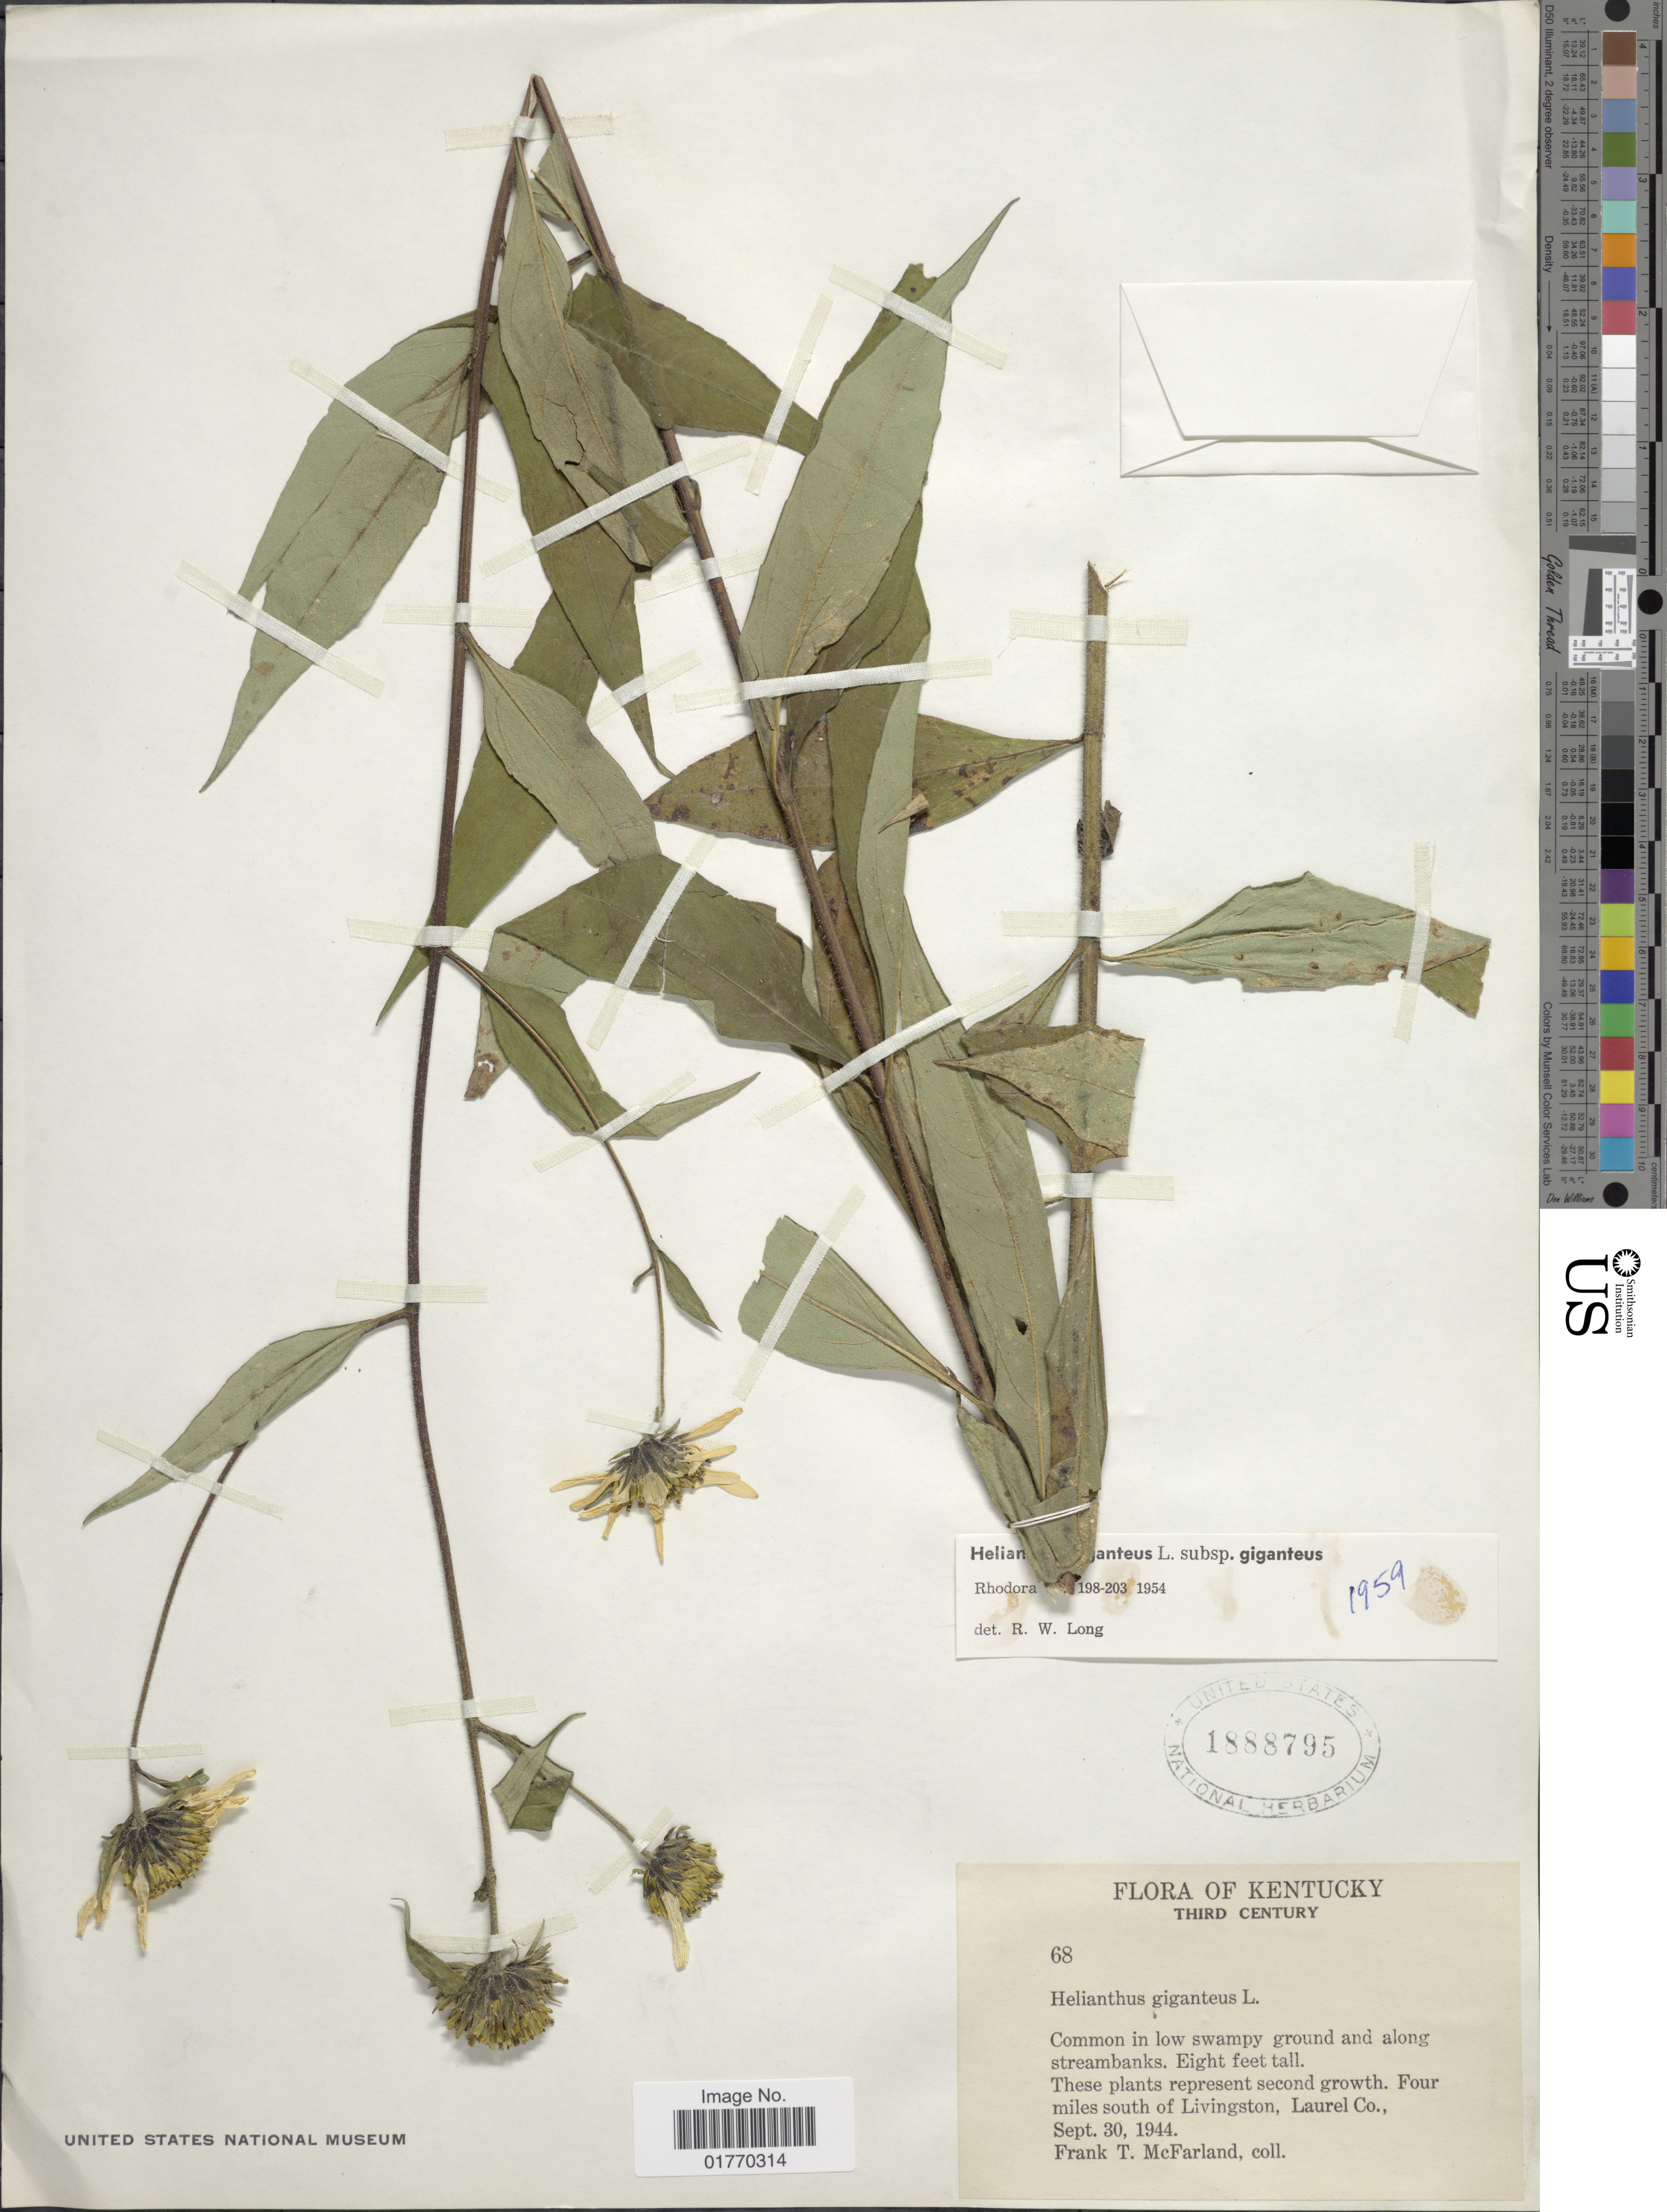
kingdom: Plantae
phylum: Tracheophyta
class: Magnoliopsida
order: Asterales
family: Asteraceae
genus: Helianthus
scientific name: Helianthus giganteus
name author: L.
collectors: F. McFarland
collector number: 68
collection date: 1944-09-30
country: United States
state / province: Kentucky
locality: Third Century, Four miles south of Livington, Laurel Co.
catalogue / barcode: US 1888795